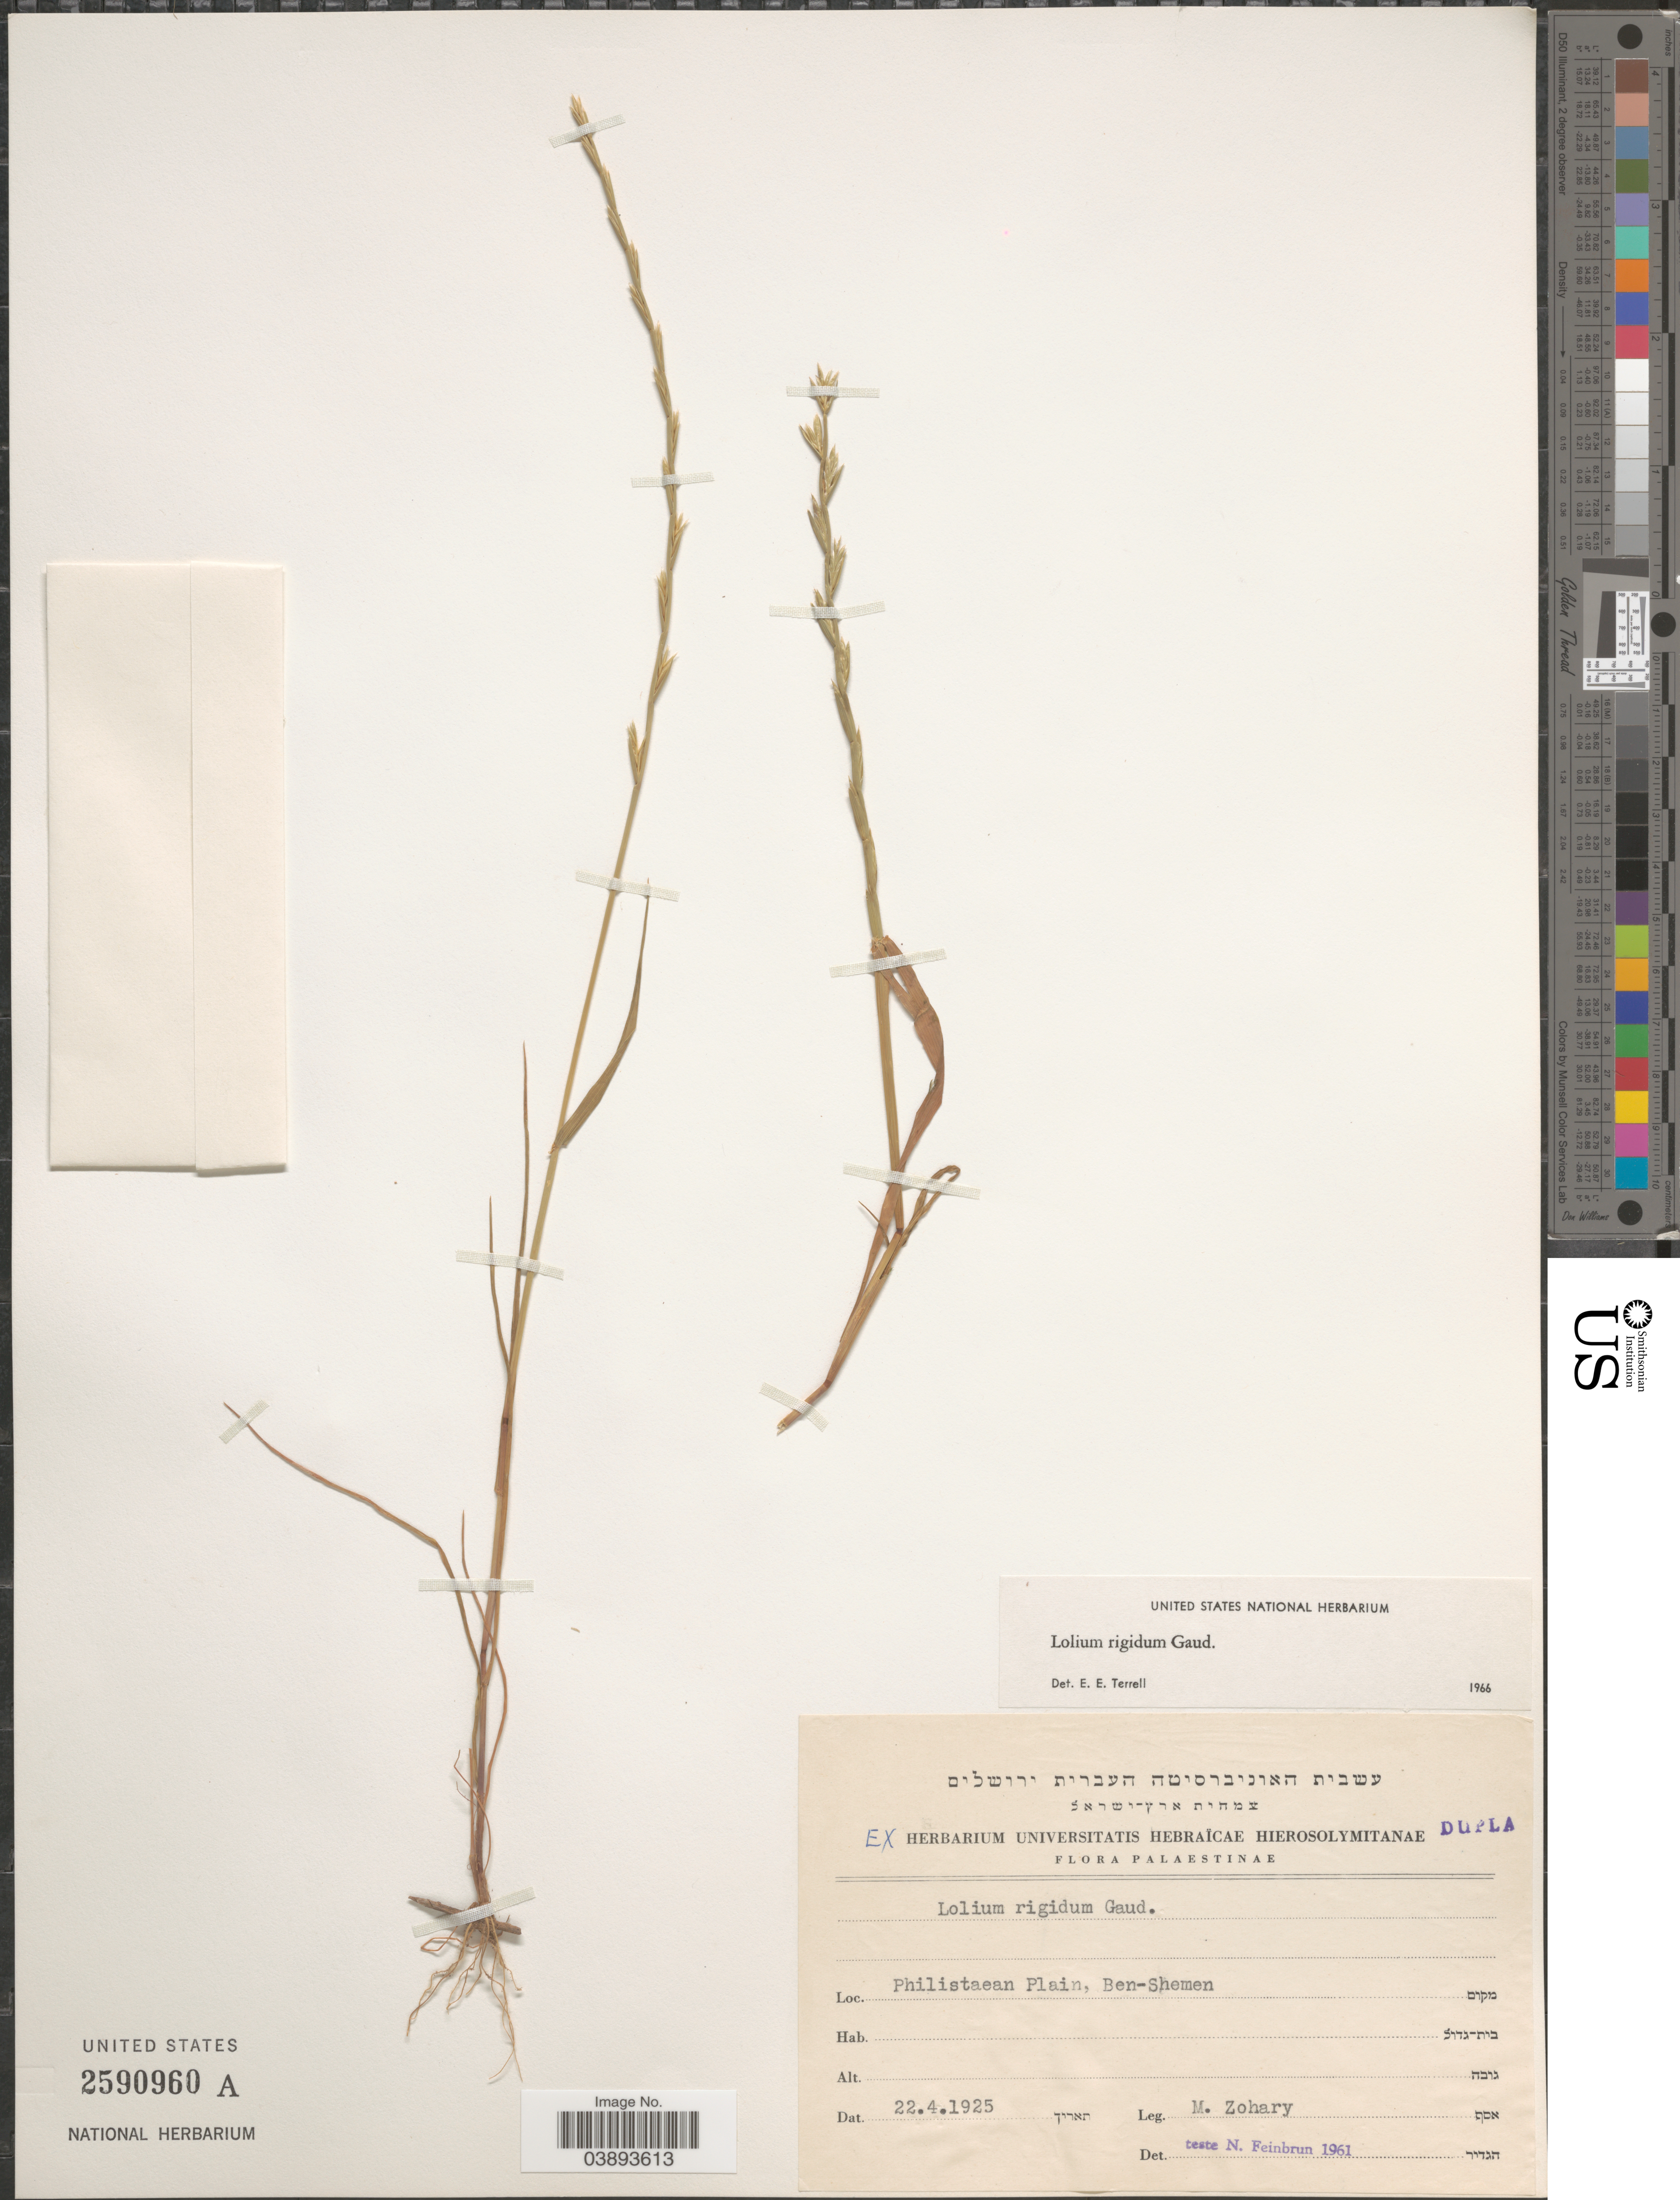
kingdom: Plantae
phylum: Tracheophyta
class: Liliopsida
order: Poales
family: Poaceae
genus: Lolium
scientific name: Lolium rigidum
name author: Gaudin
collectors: M. Zohary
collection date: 1925-04-22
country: Israel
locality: Palaestinae. Philistaean Plain, Ben-Shemen.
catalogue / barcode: US 2590960A